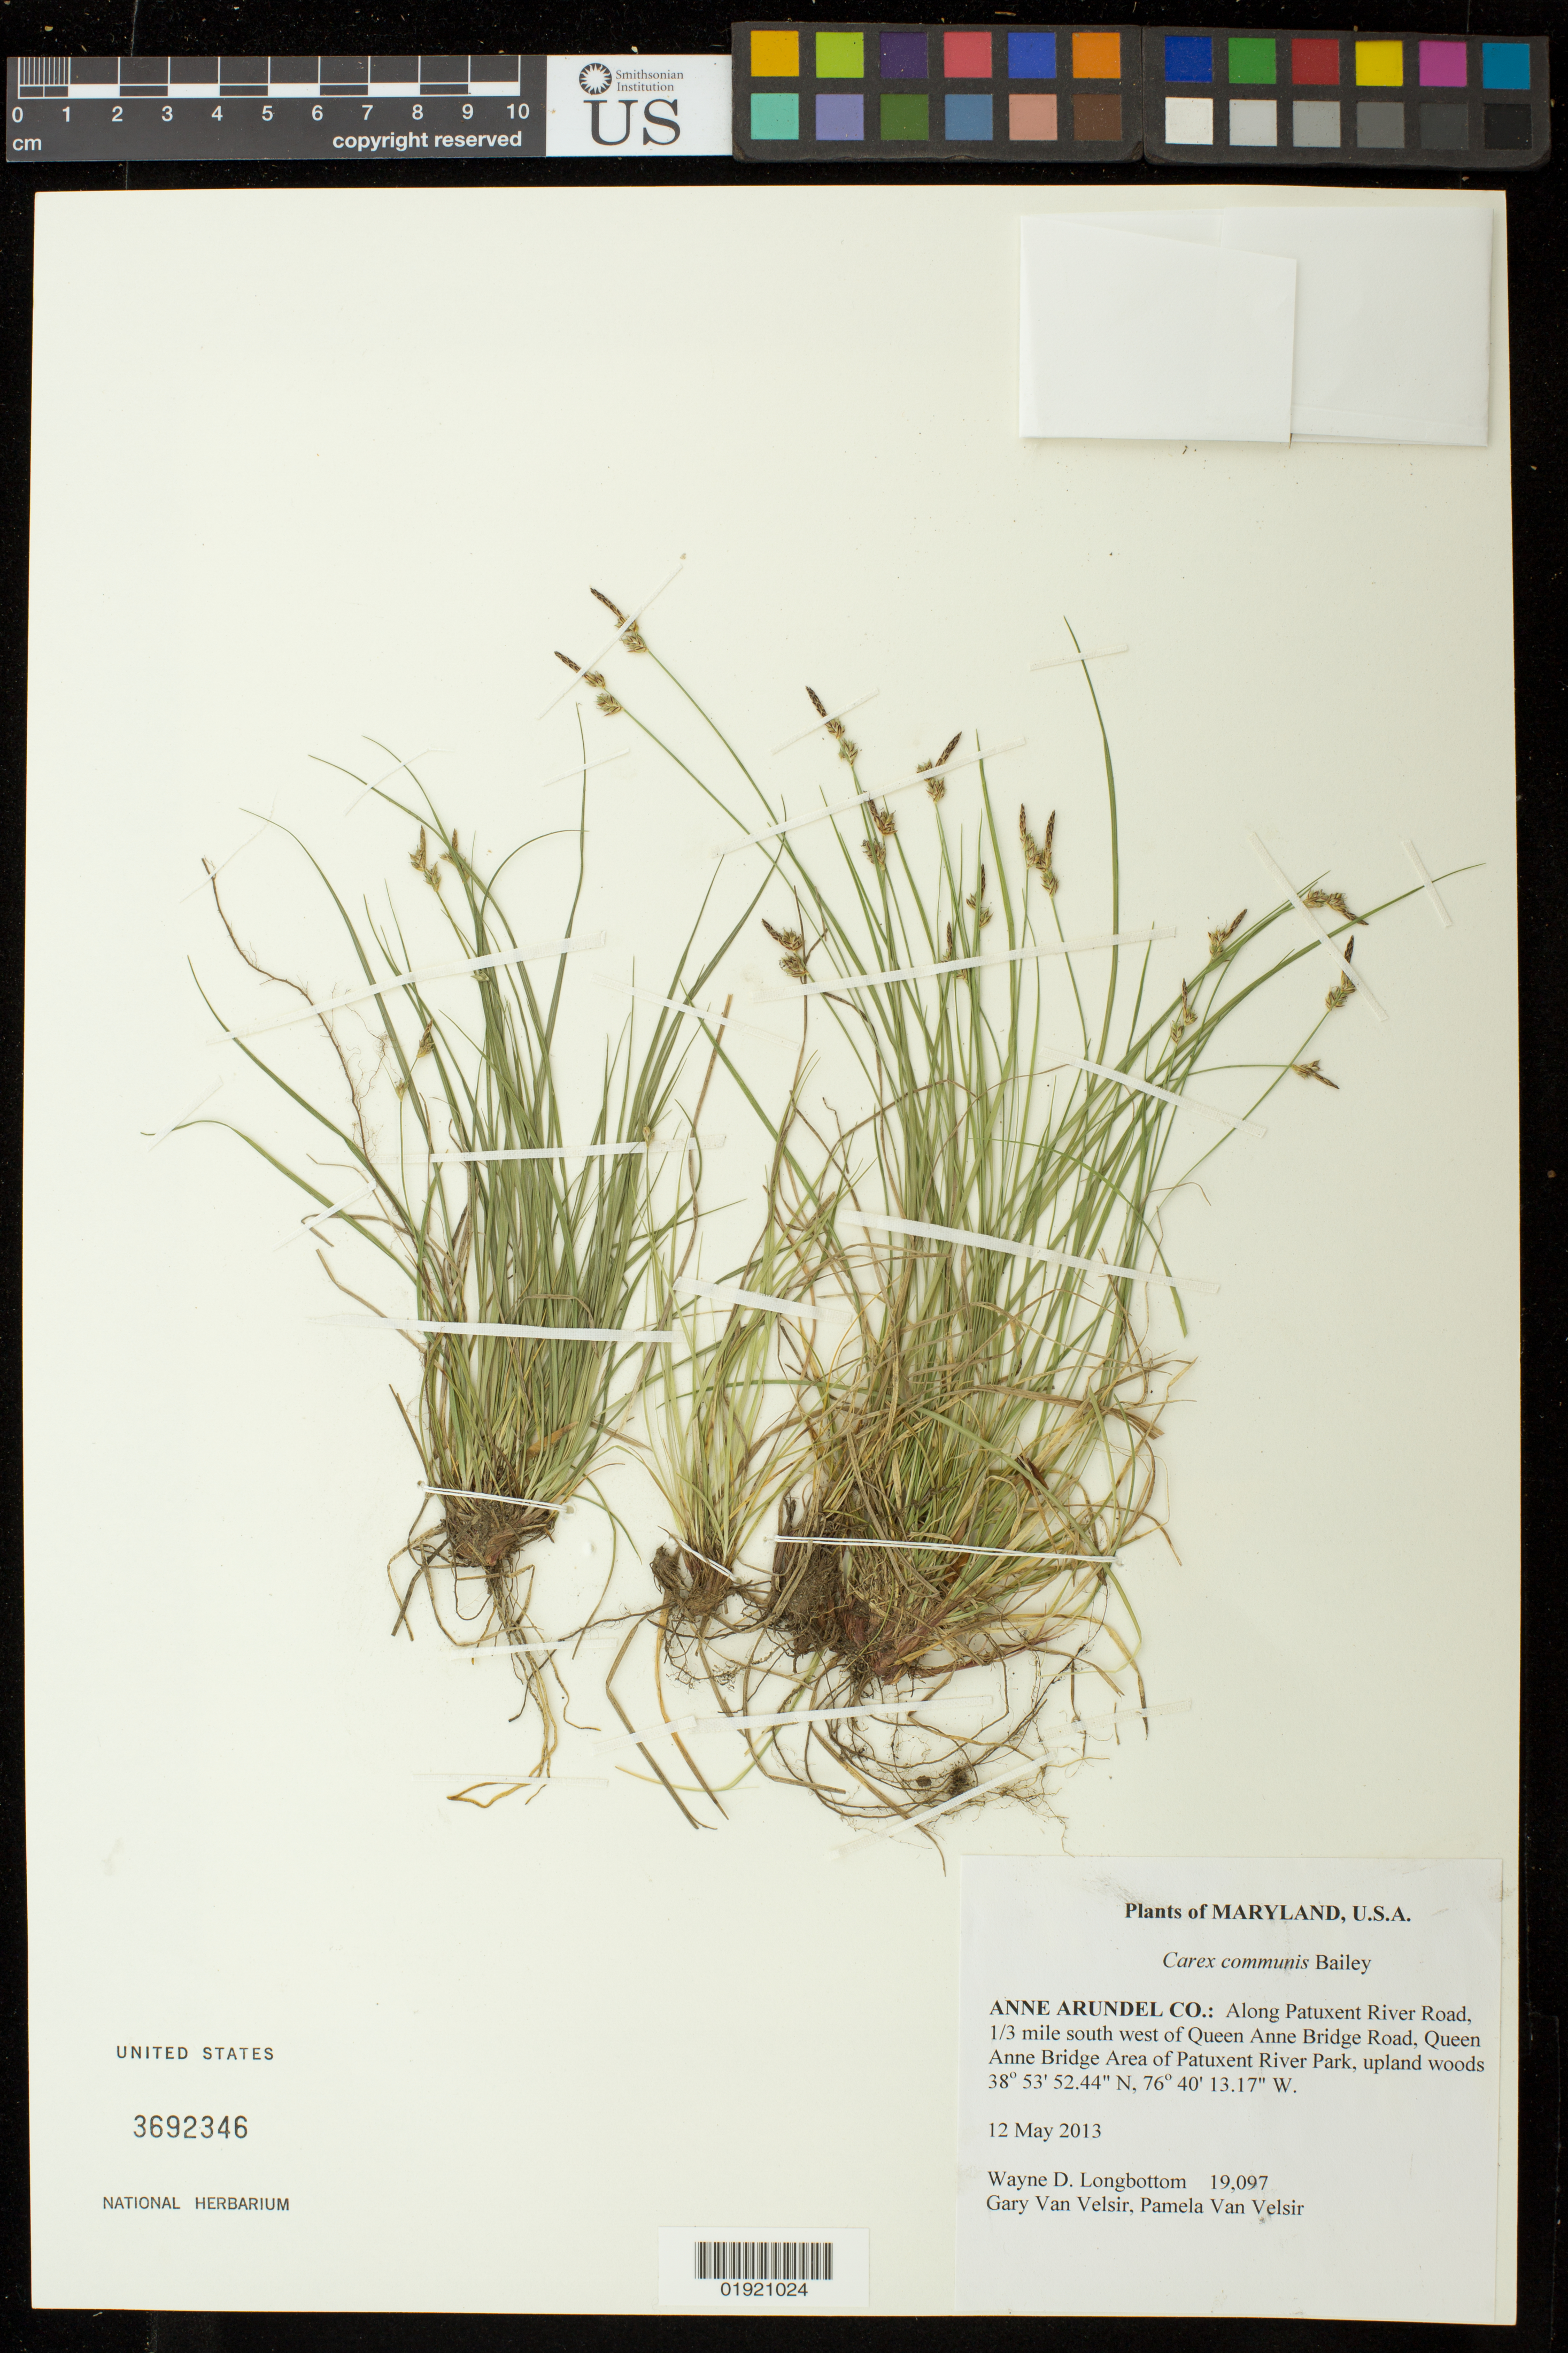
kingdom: Plantae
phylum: Tracheophyta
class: Liliopsida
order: Poales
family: Cyperaceae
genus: Carex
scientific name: Carex communis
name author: L.H. Bailey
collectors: W. D. Longbottom, G. Van Velsir & P. Van Velsir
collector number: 19097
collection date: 2013-05-12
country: United States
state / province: Maryland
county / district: Anne Arundel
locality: Anne Arundel Co.: Along Patuxent River Road, 1/3 mile south west of Queen Anne Bridge Road, Queen Anne Bridge Area of Patuxent River Park, upland woods.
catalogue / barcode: US 3692346